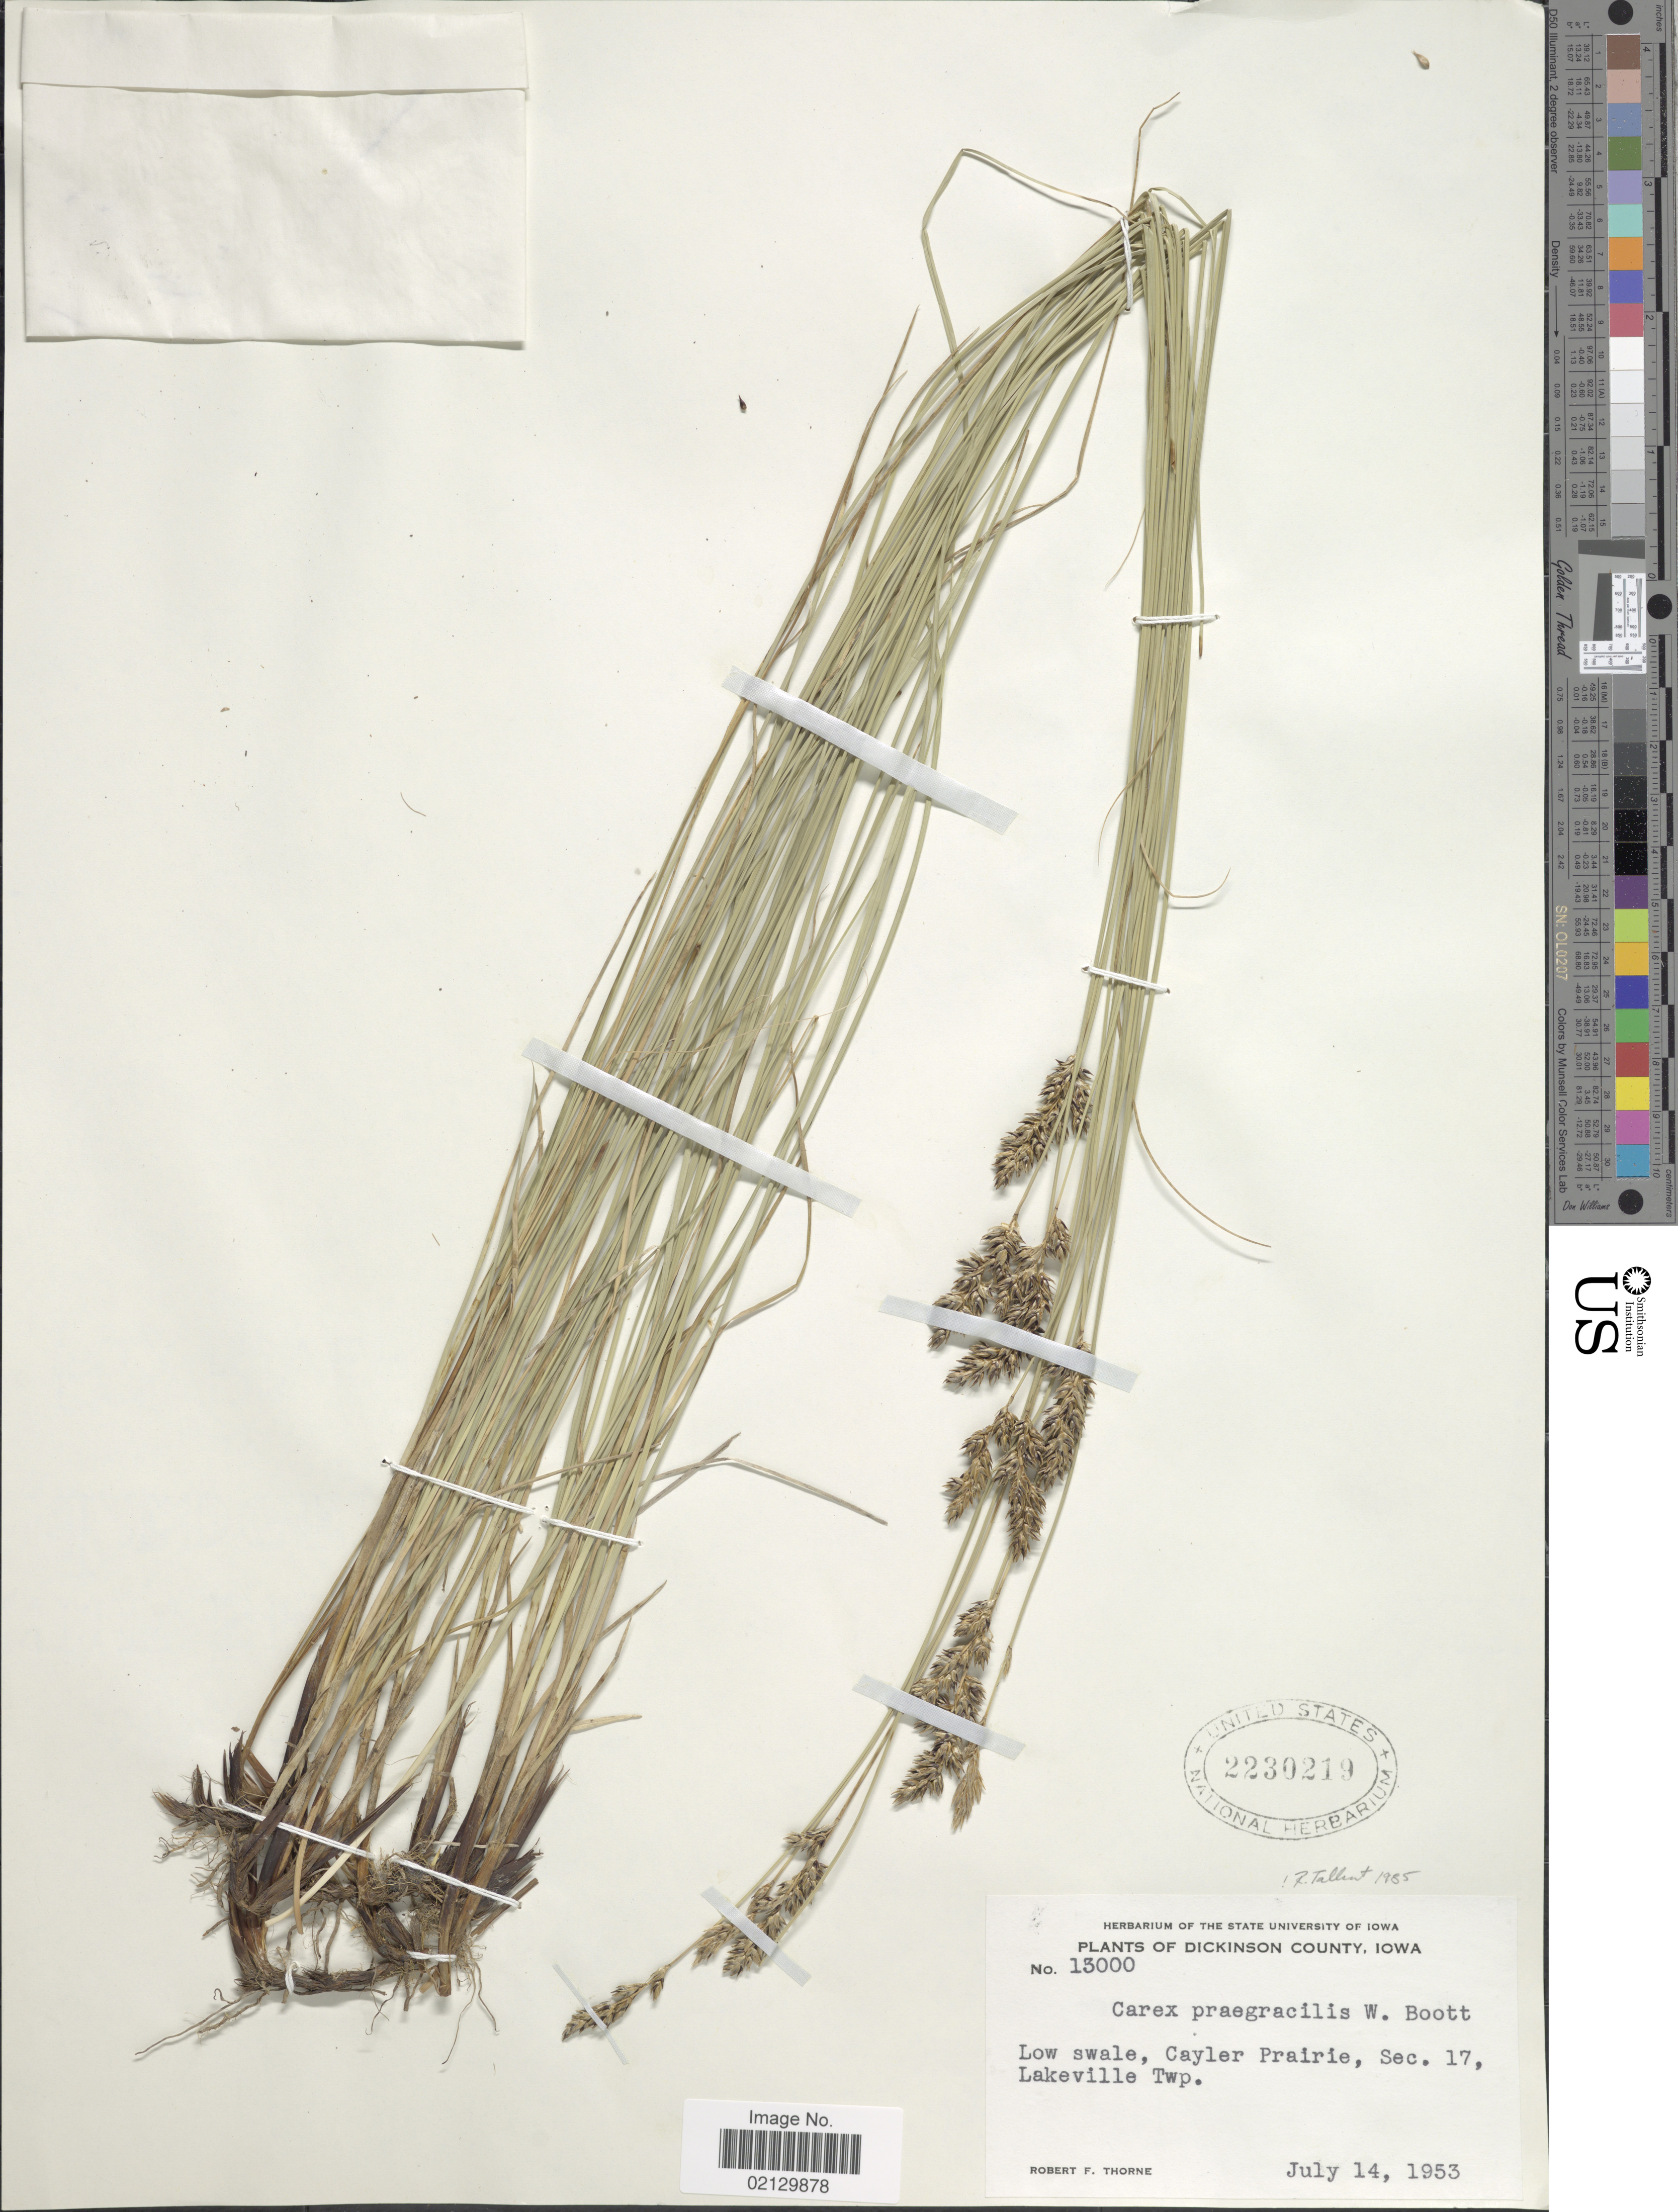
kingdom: Plantae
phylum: Tracheophyta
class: Liliopsida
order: Poales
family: Cyperaceae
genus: Carex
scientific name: Carex praegracilis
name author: W. Boott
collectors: R. F. Thorne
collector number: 13000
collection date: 1953-07-14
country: United States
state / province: Iowa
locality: Dickinson County, Low swale, Cayler Prairie, Sec. 17. Lakeville Twp.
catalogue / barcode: US 2230219